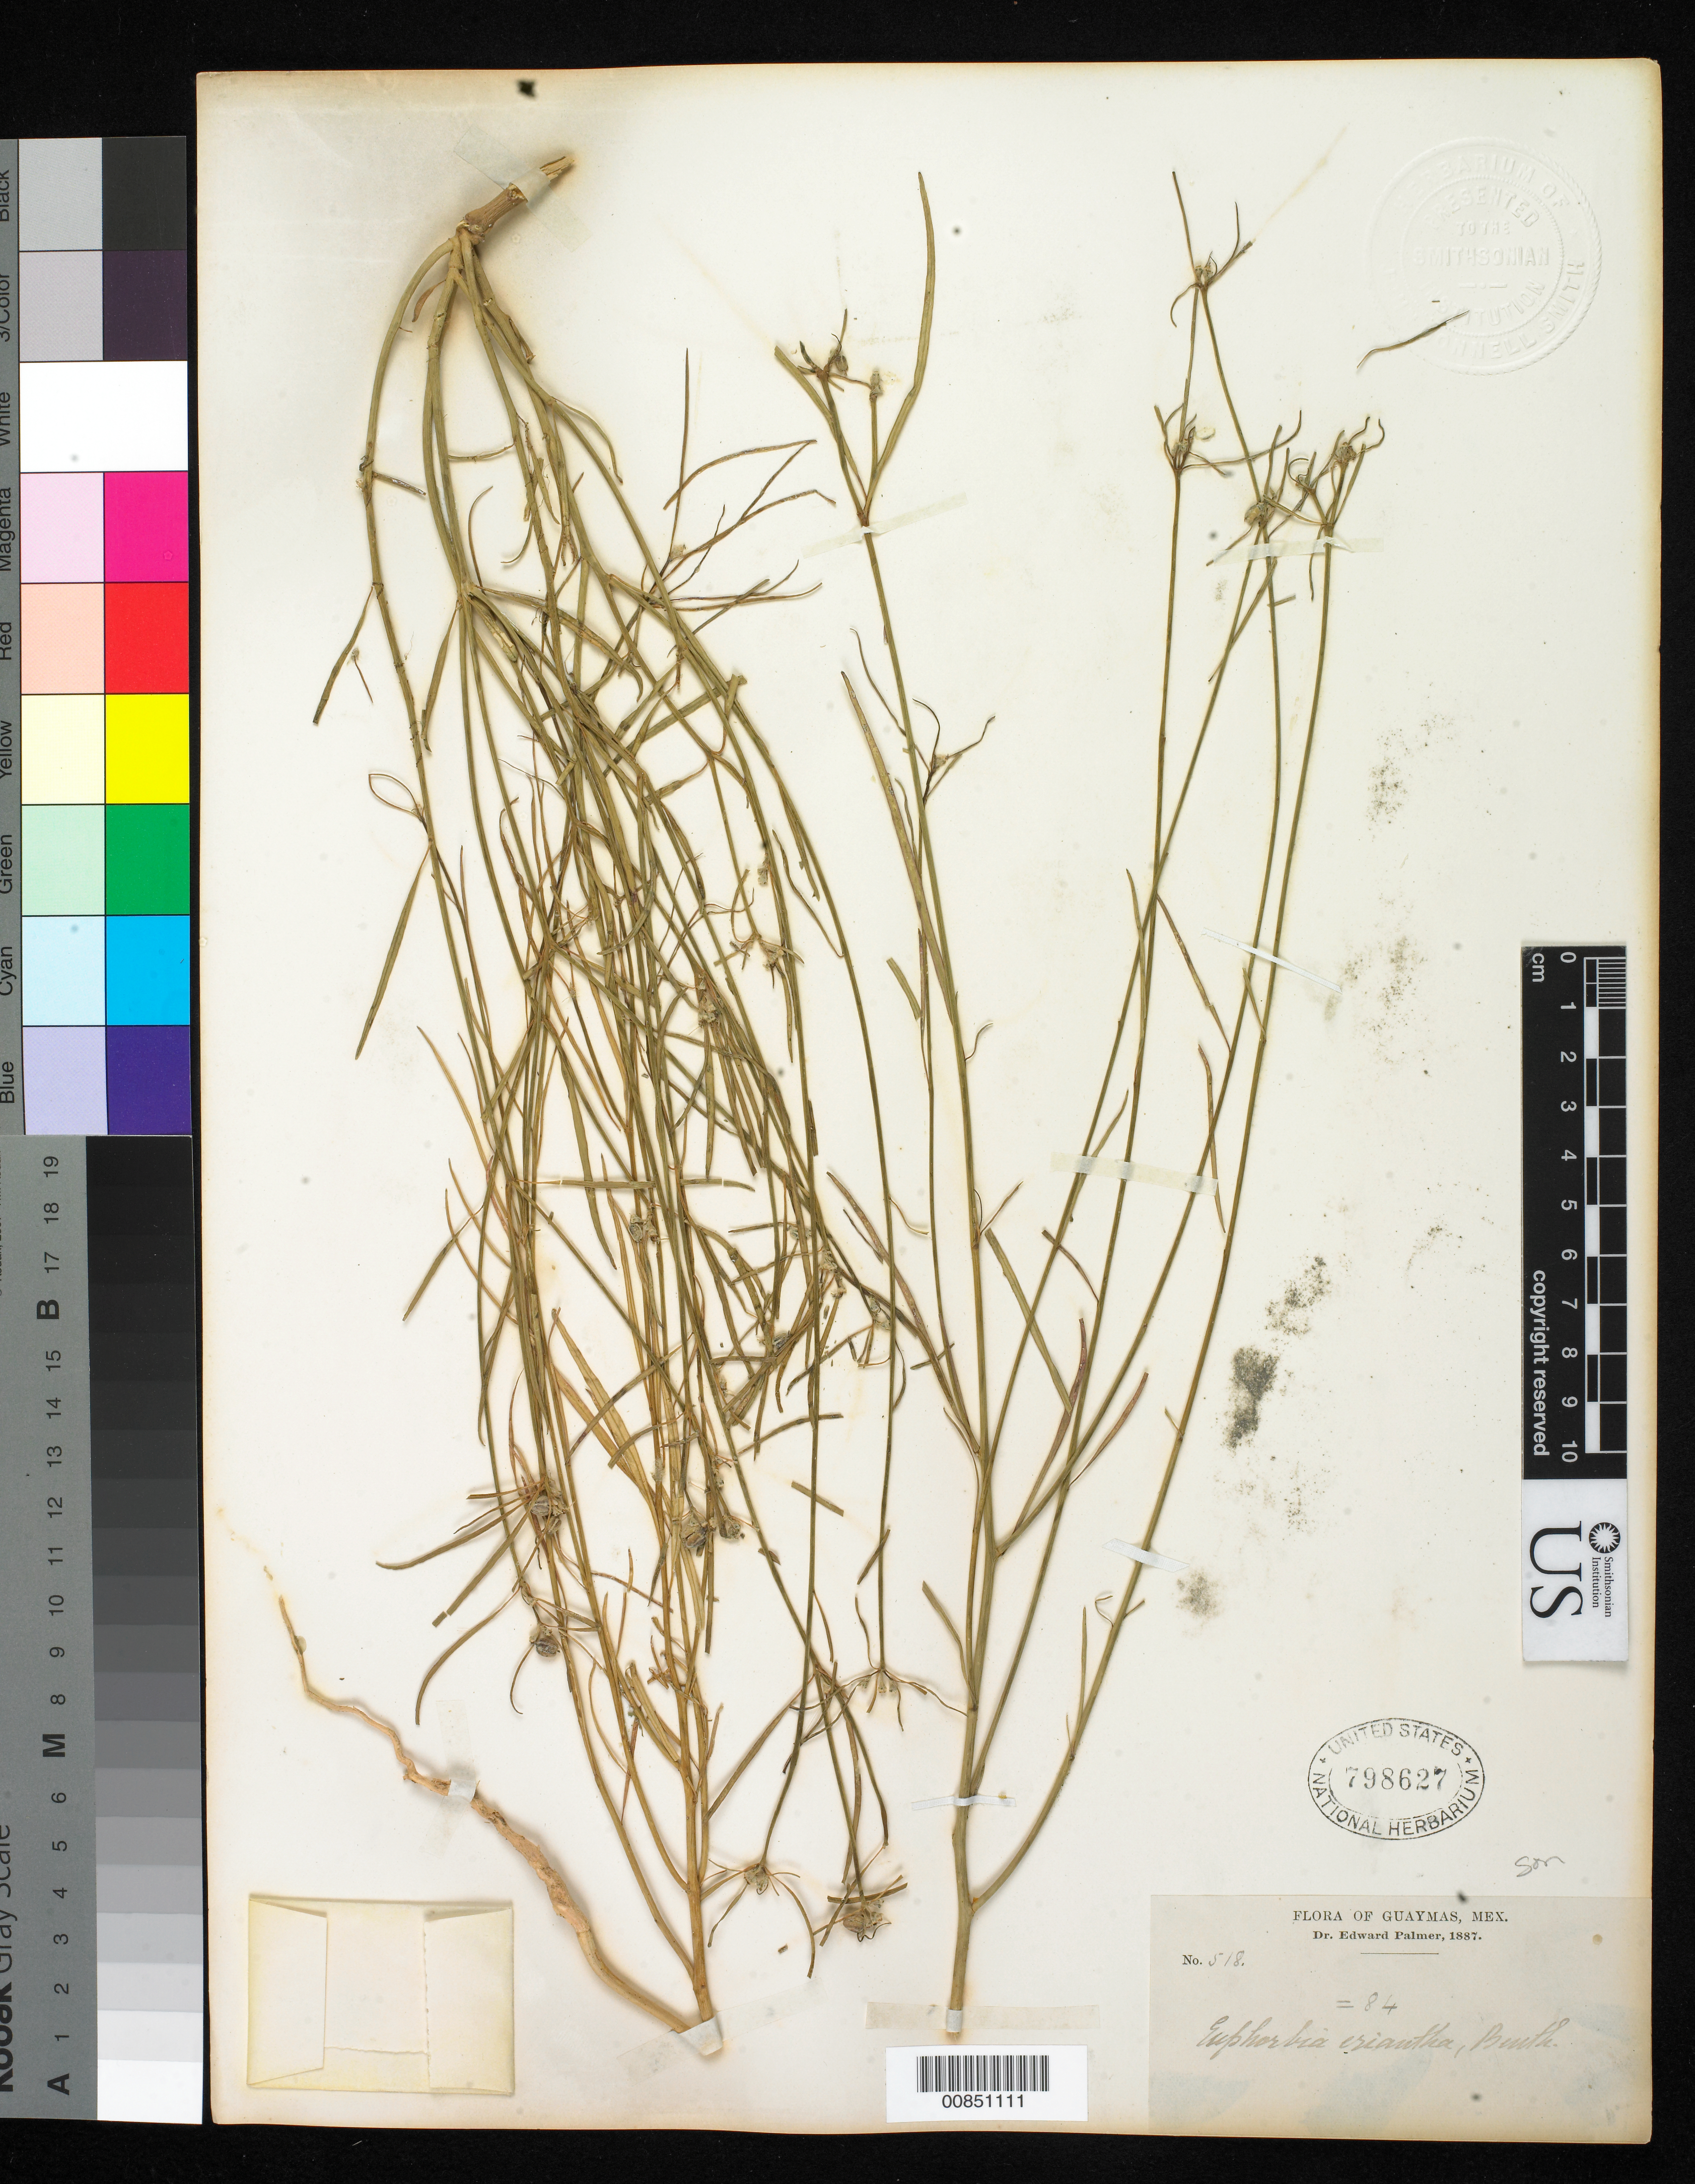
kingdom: Plantae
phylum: Tracheophyta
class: Magnoliopsida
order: Malpighiales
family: Euphorbiaceae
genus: Euphorbia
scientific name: Euphorbia eriantha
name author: Benth.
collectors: E. Palmer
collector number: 518 = 84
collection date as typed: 1887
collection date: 1887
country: Mexico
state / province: Sonora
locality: Guaymas, Sonora.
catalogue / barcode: US 798627